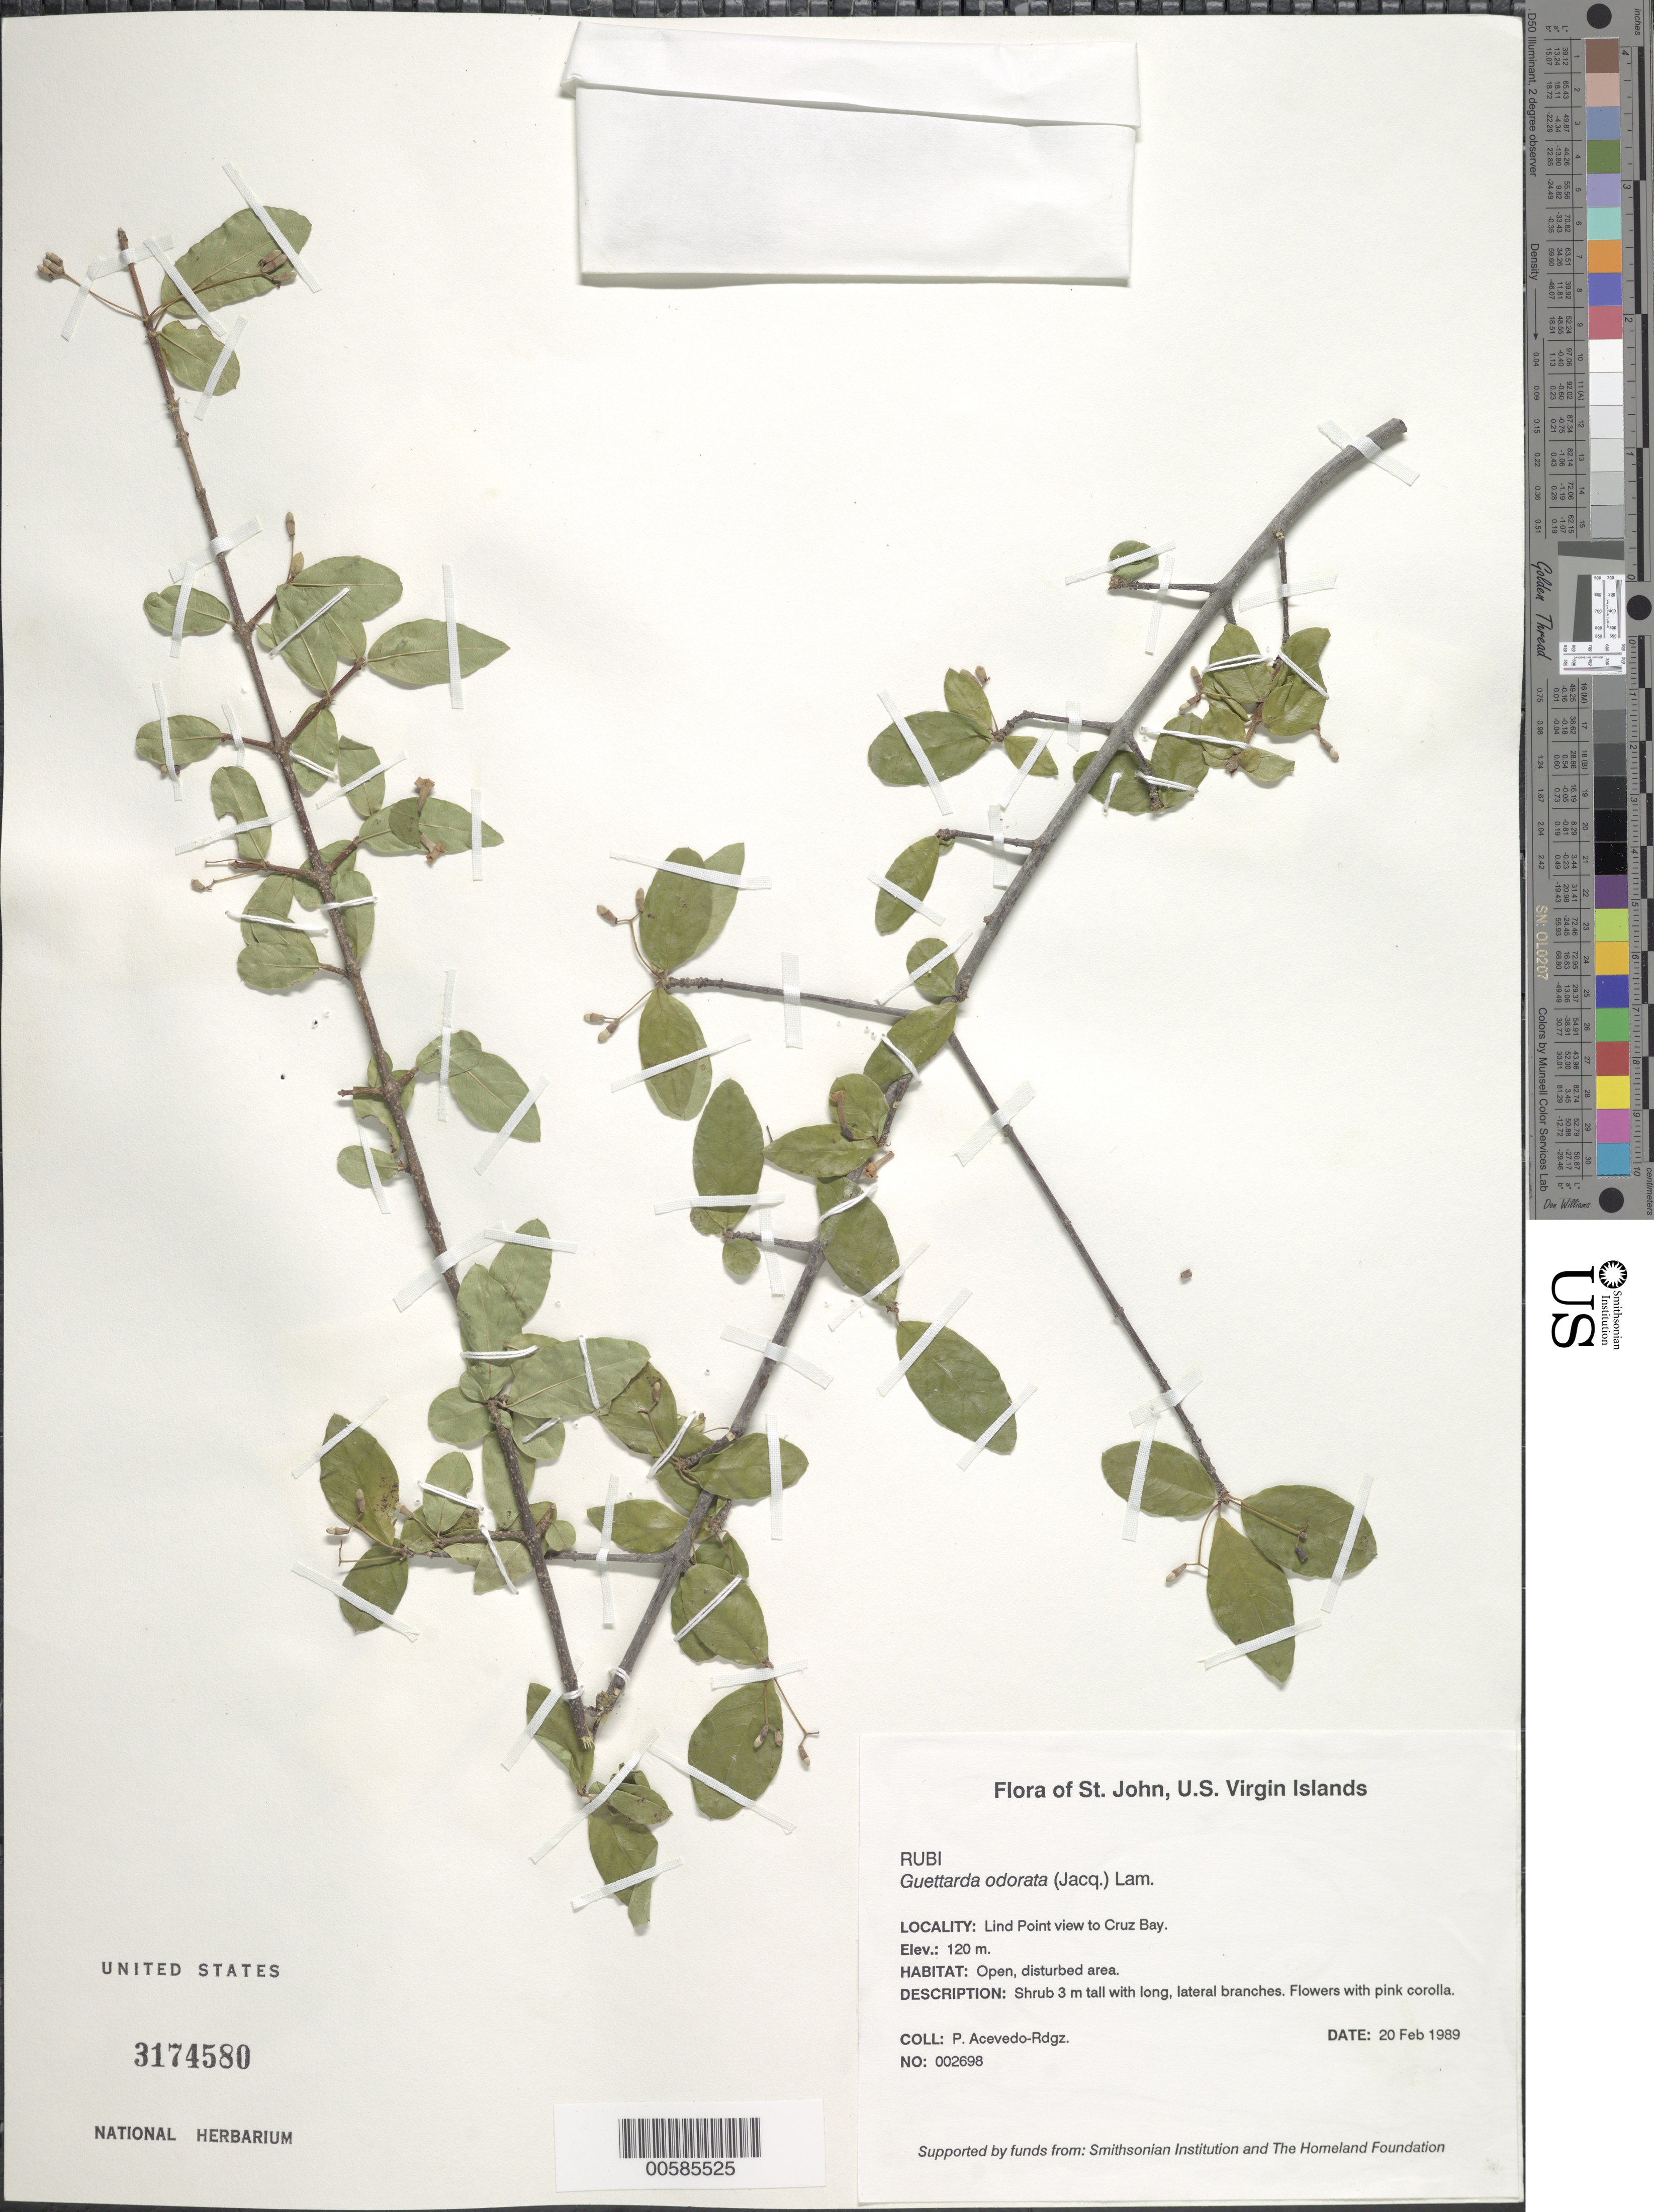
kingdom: Plantae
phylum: Tracheophyta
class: Magnoliopsida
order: Gentianales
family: Rubiaceae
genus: Guettarda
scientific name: Guettarda odorata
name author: (Jacq.) Lam.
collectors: P. Acevedo-Rodr.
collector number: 2698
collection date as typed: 20 Feb 1989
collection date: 1989-02-20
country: U.S. Virgin Islands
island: St. John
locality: Lind point, view to Cruz Bay.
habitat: Dry secondary, open disturbed area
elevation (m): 120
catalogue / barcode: US 3174580